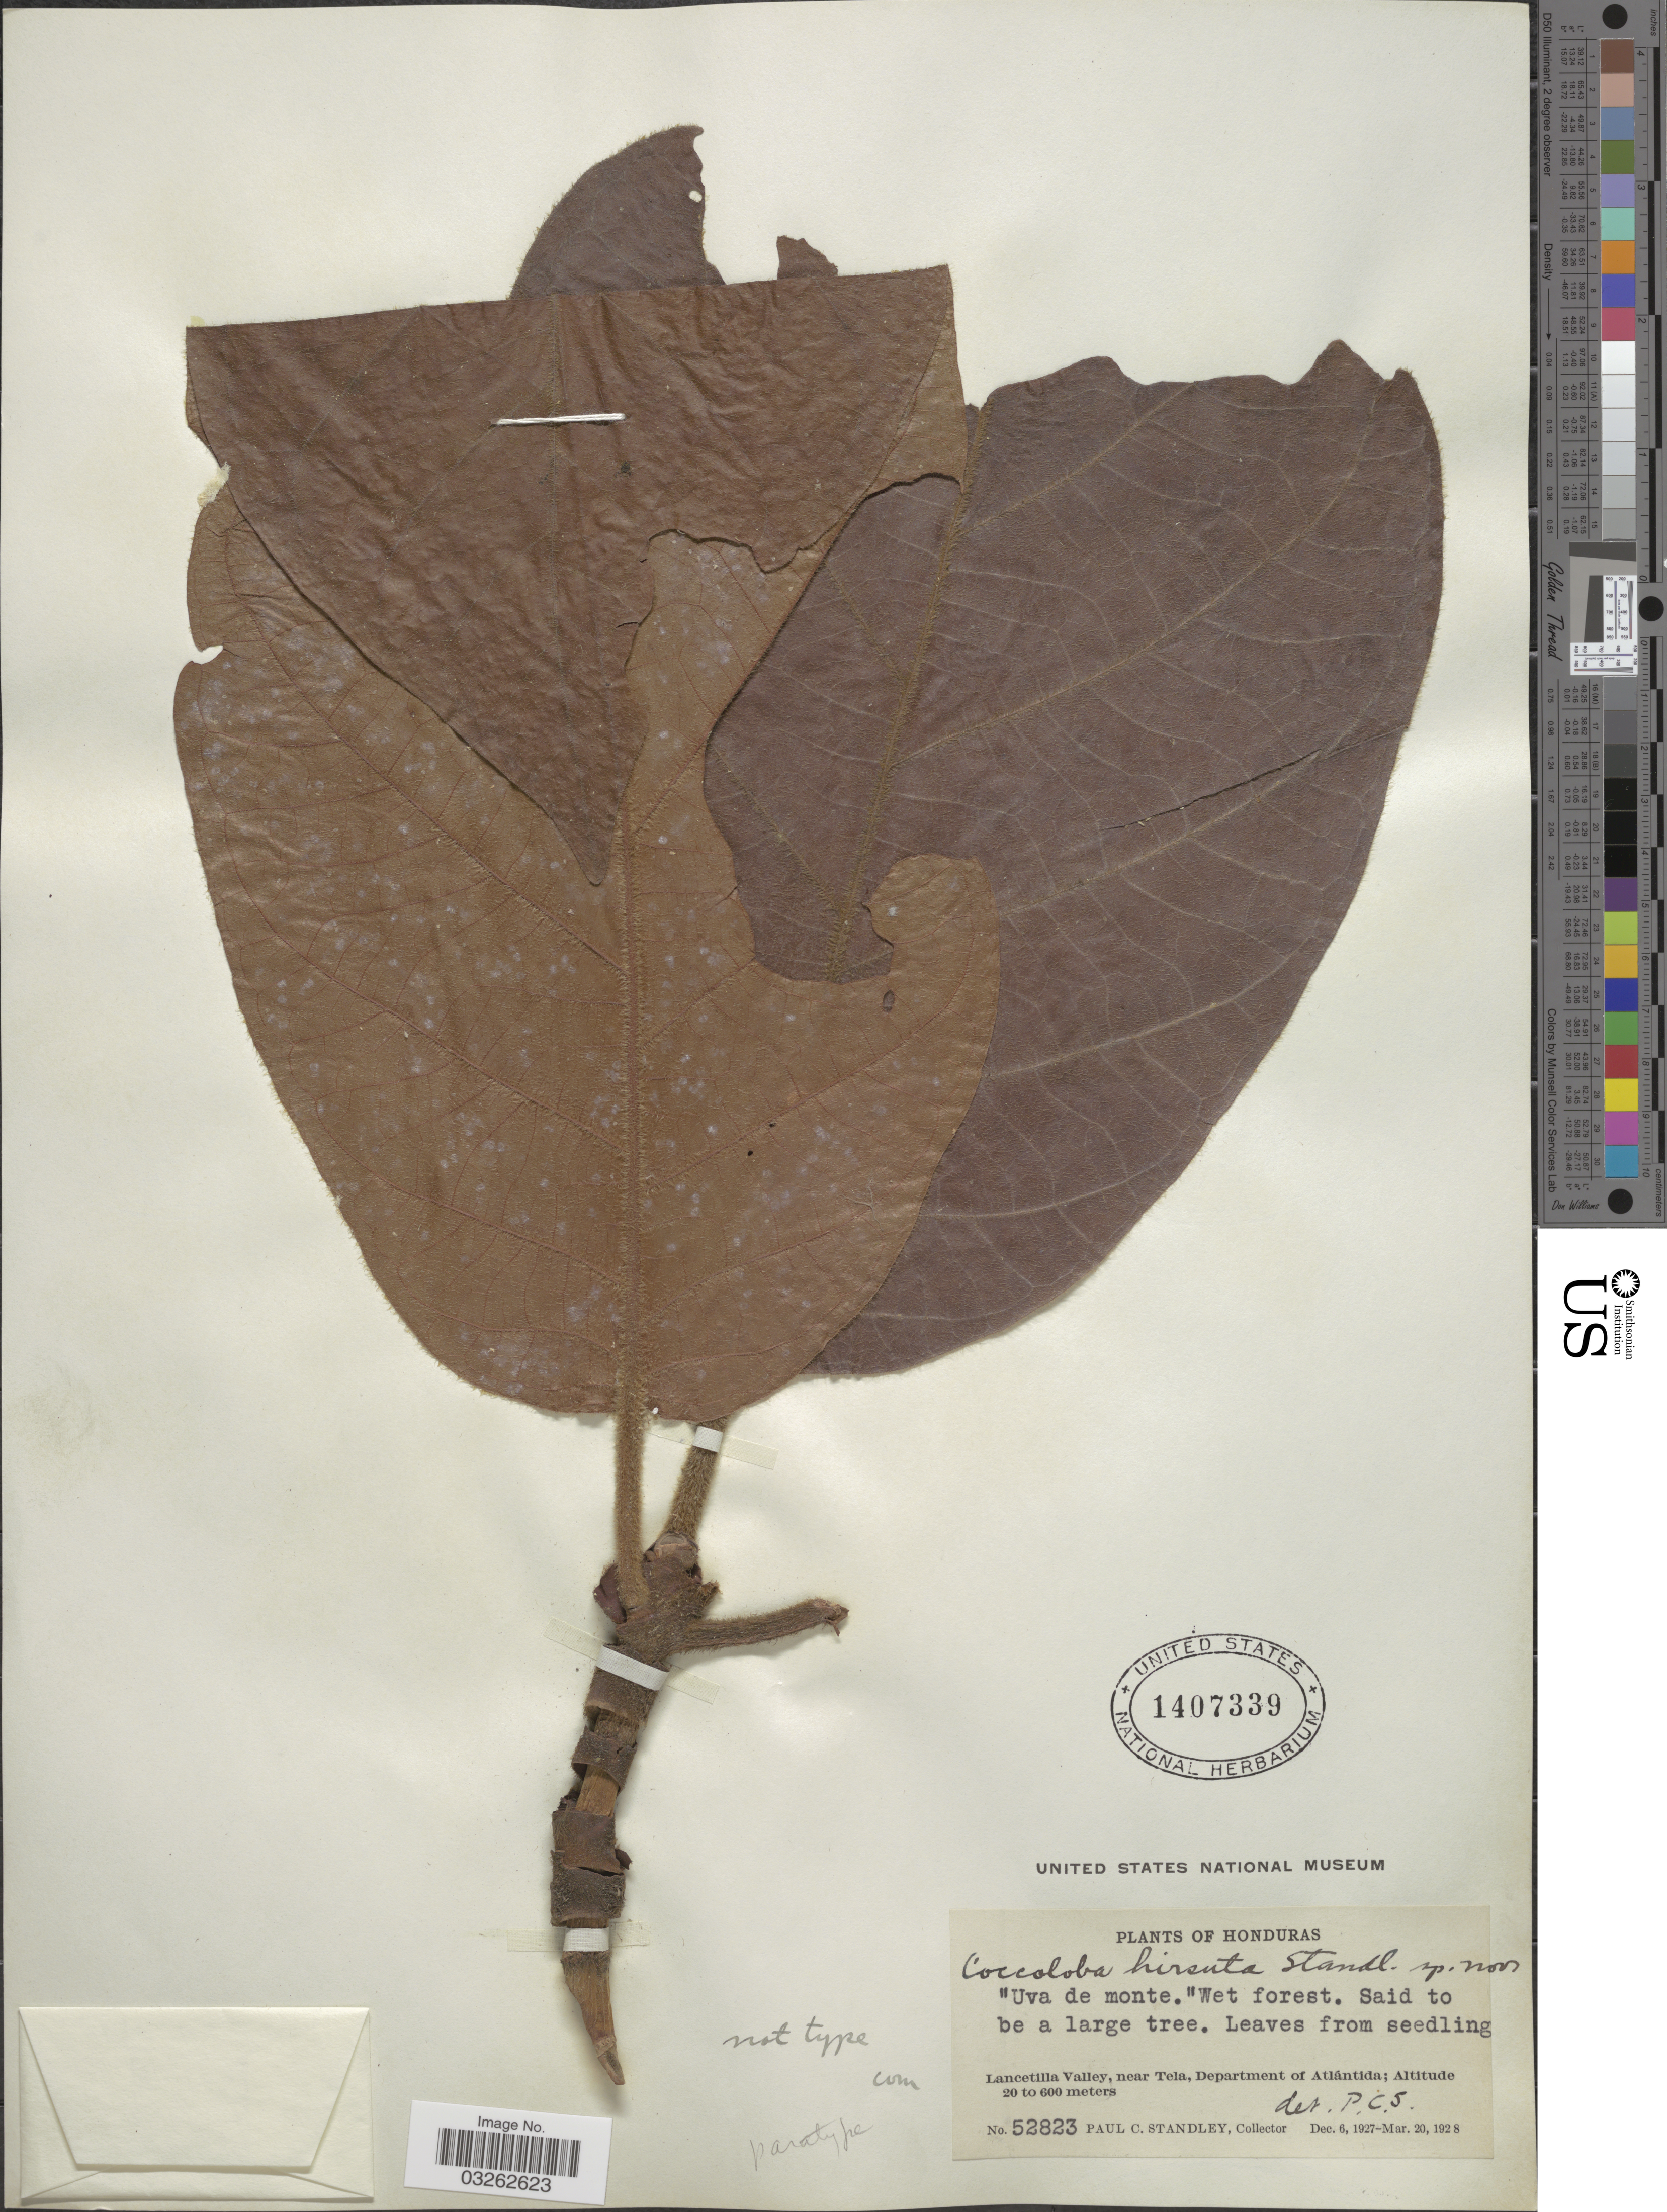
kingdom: Plantae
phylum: Tracheophyta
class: Magnoliopsida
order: Caryophyllales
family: Polygonaceae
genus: Coccoloba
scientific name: Coccoloba belizensis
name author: Standl.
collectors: P. C. Standley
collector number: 52823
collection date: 1927-12-06/1928-03-20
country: Honduras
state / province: Atlántida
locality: Lancetilla Valley, near Tela, Department of Atlántida.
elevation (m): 20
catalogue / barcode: US 1407339